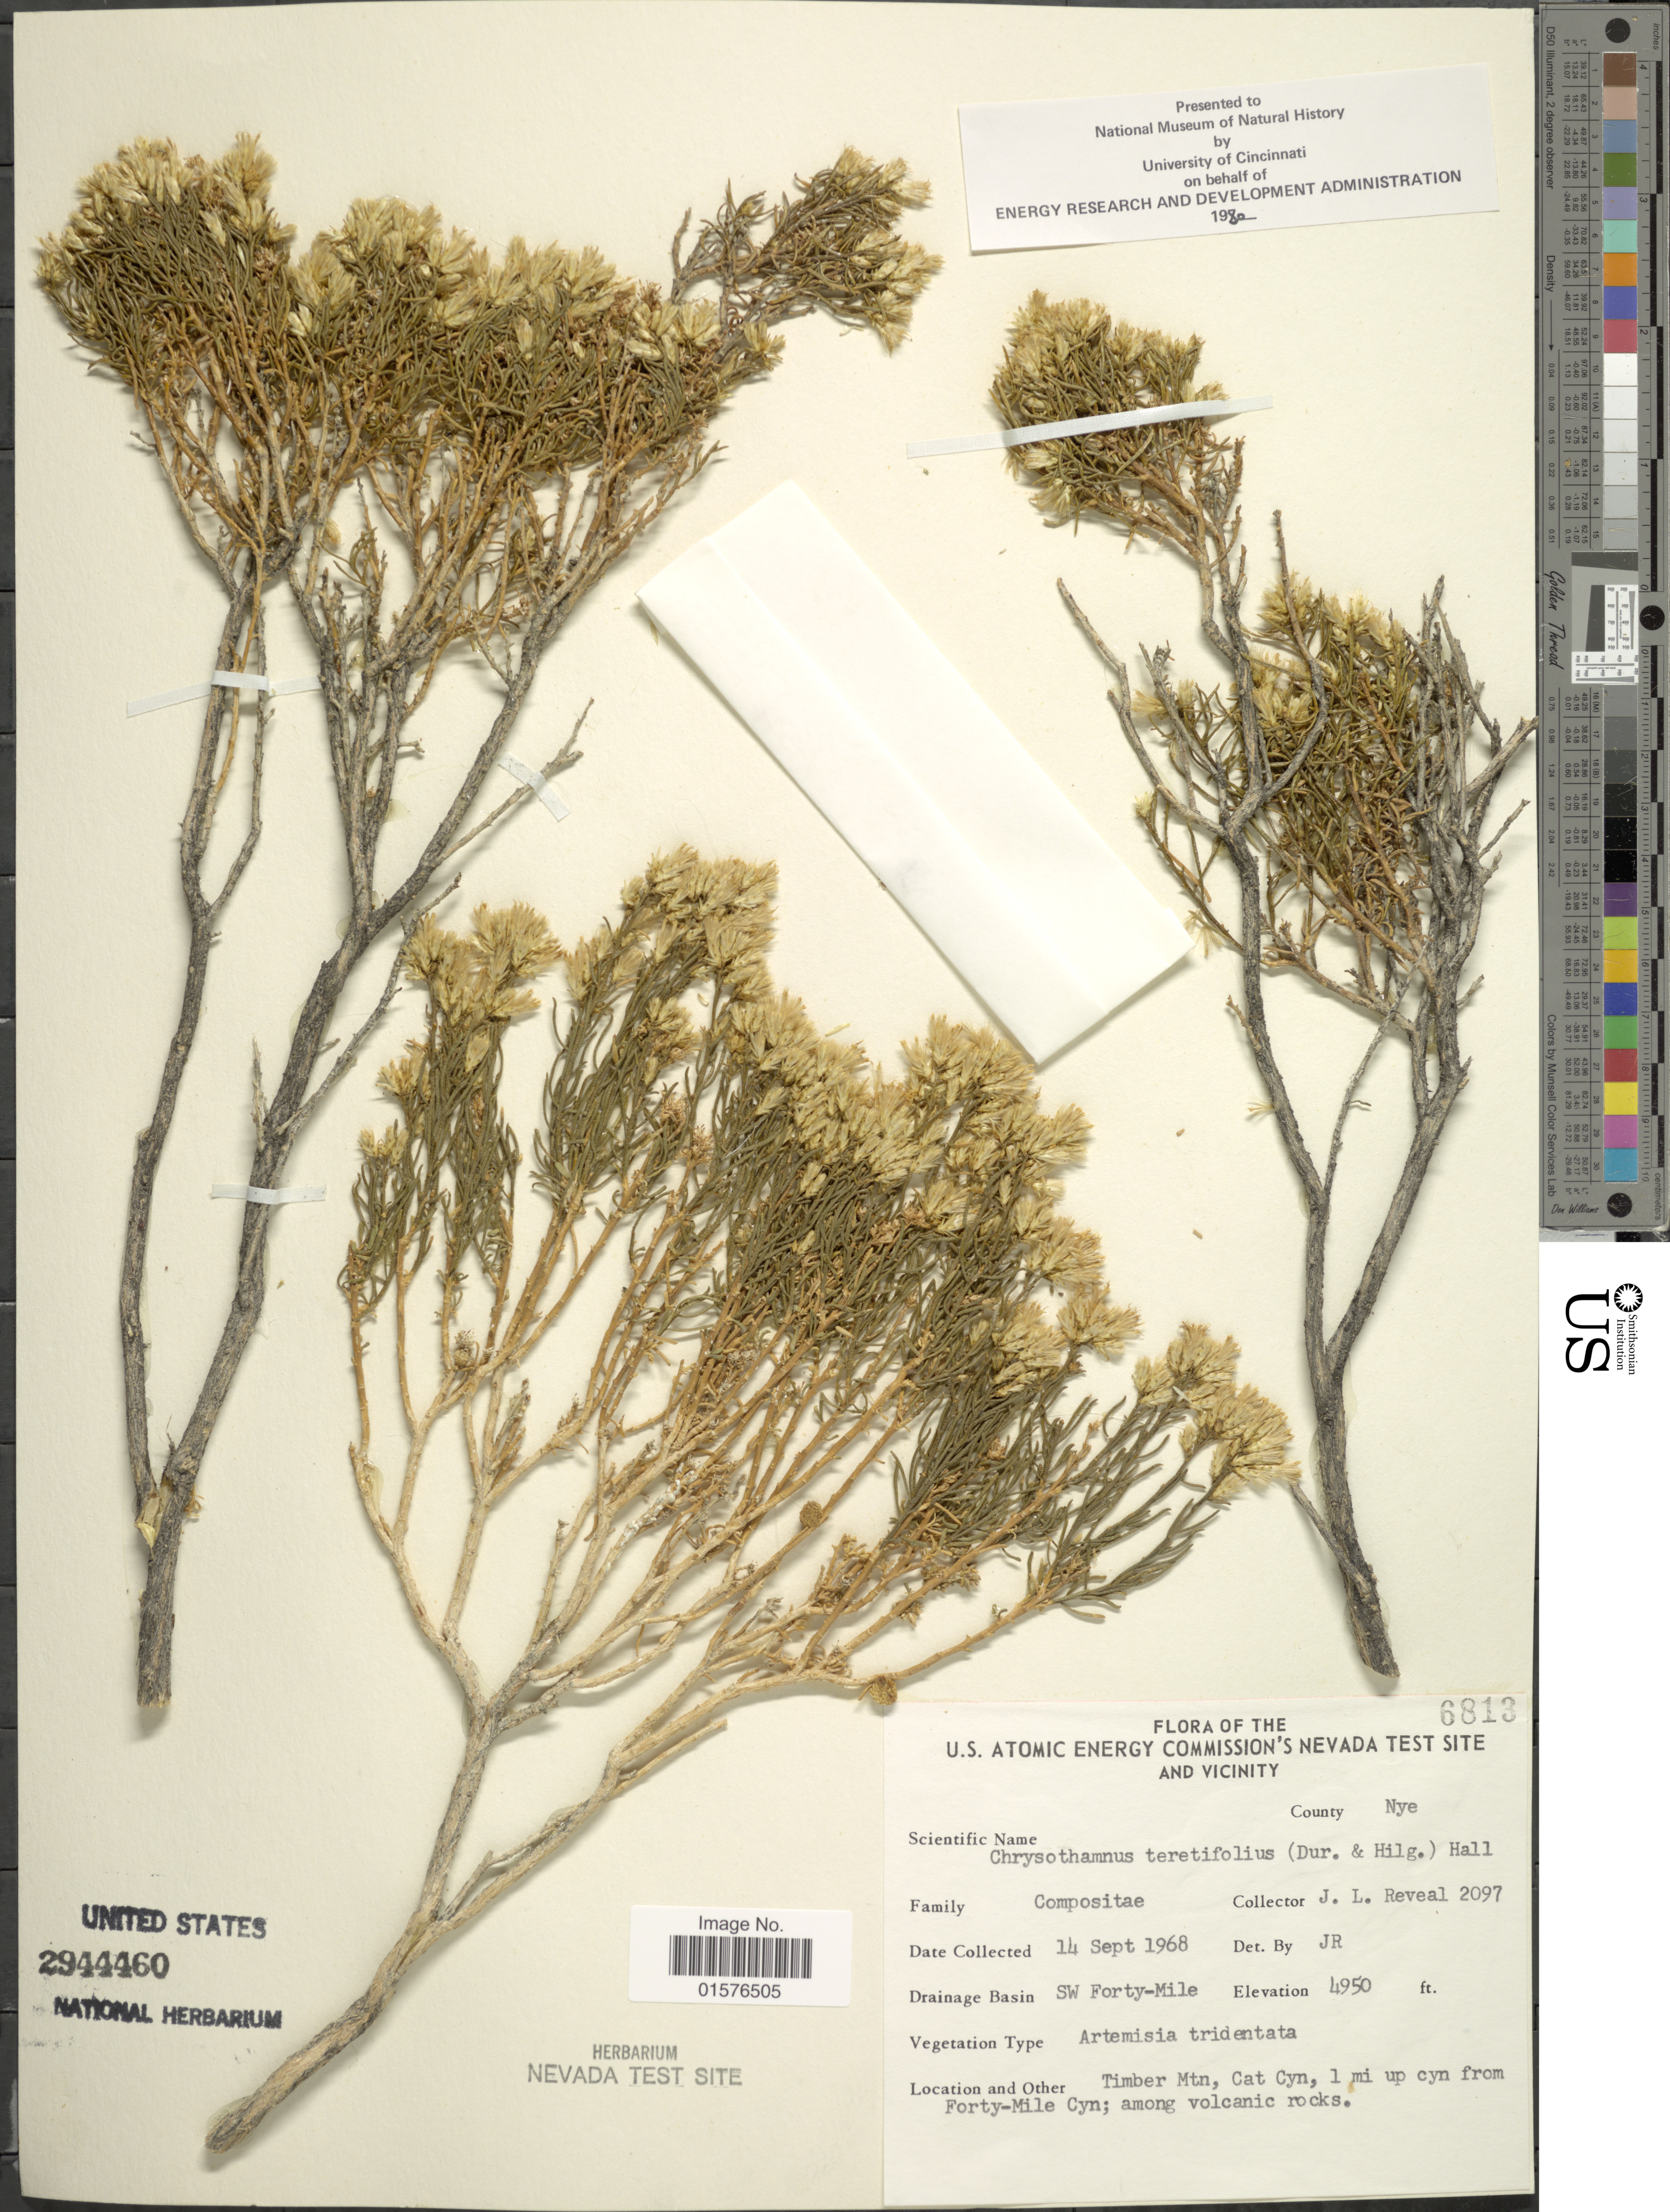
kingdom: Plantae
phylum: Tracheophyta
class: Magnoliopsida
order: Asterales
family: Asteraceae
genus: Ericameria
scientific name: Ericameria teretifolia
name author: (Durand & Hilg.) Jeps.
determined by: Urbatsch, Lowell E., Curator (LSU), Louisiana State University (UNITED STATES)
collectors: J. L. Reveal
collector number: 2097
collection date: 1968-09-14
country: United States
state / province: Nevada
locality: The U.S. Atomic Energy Commission's Nevada test Site and Vicinity, Drainage Basin: SW Forty-Mile, Timber Mtn, Cat Cyn, 1 mi up cyn from Gorty-Mile Cyn.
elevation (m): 1509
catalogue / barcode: US 2944460